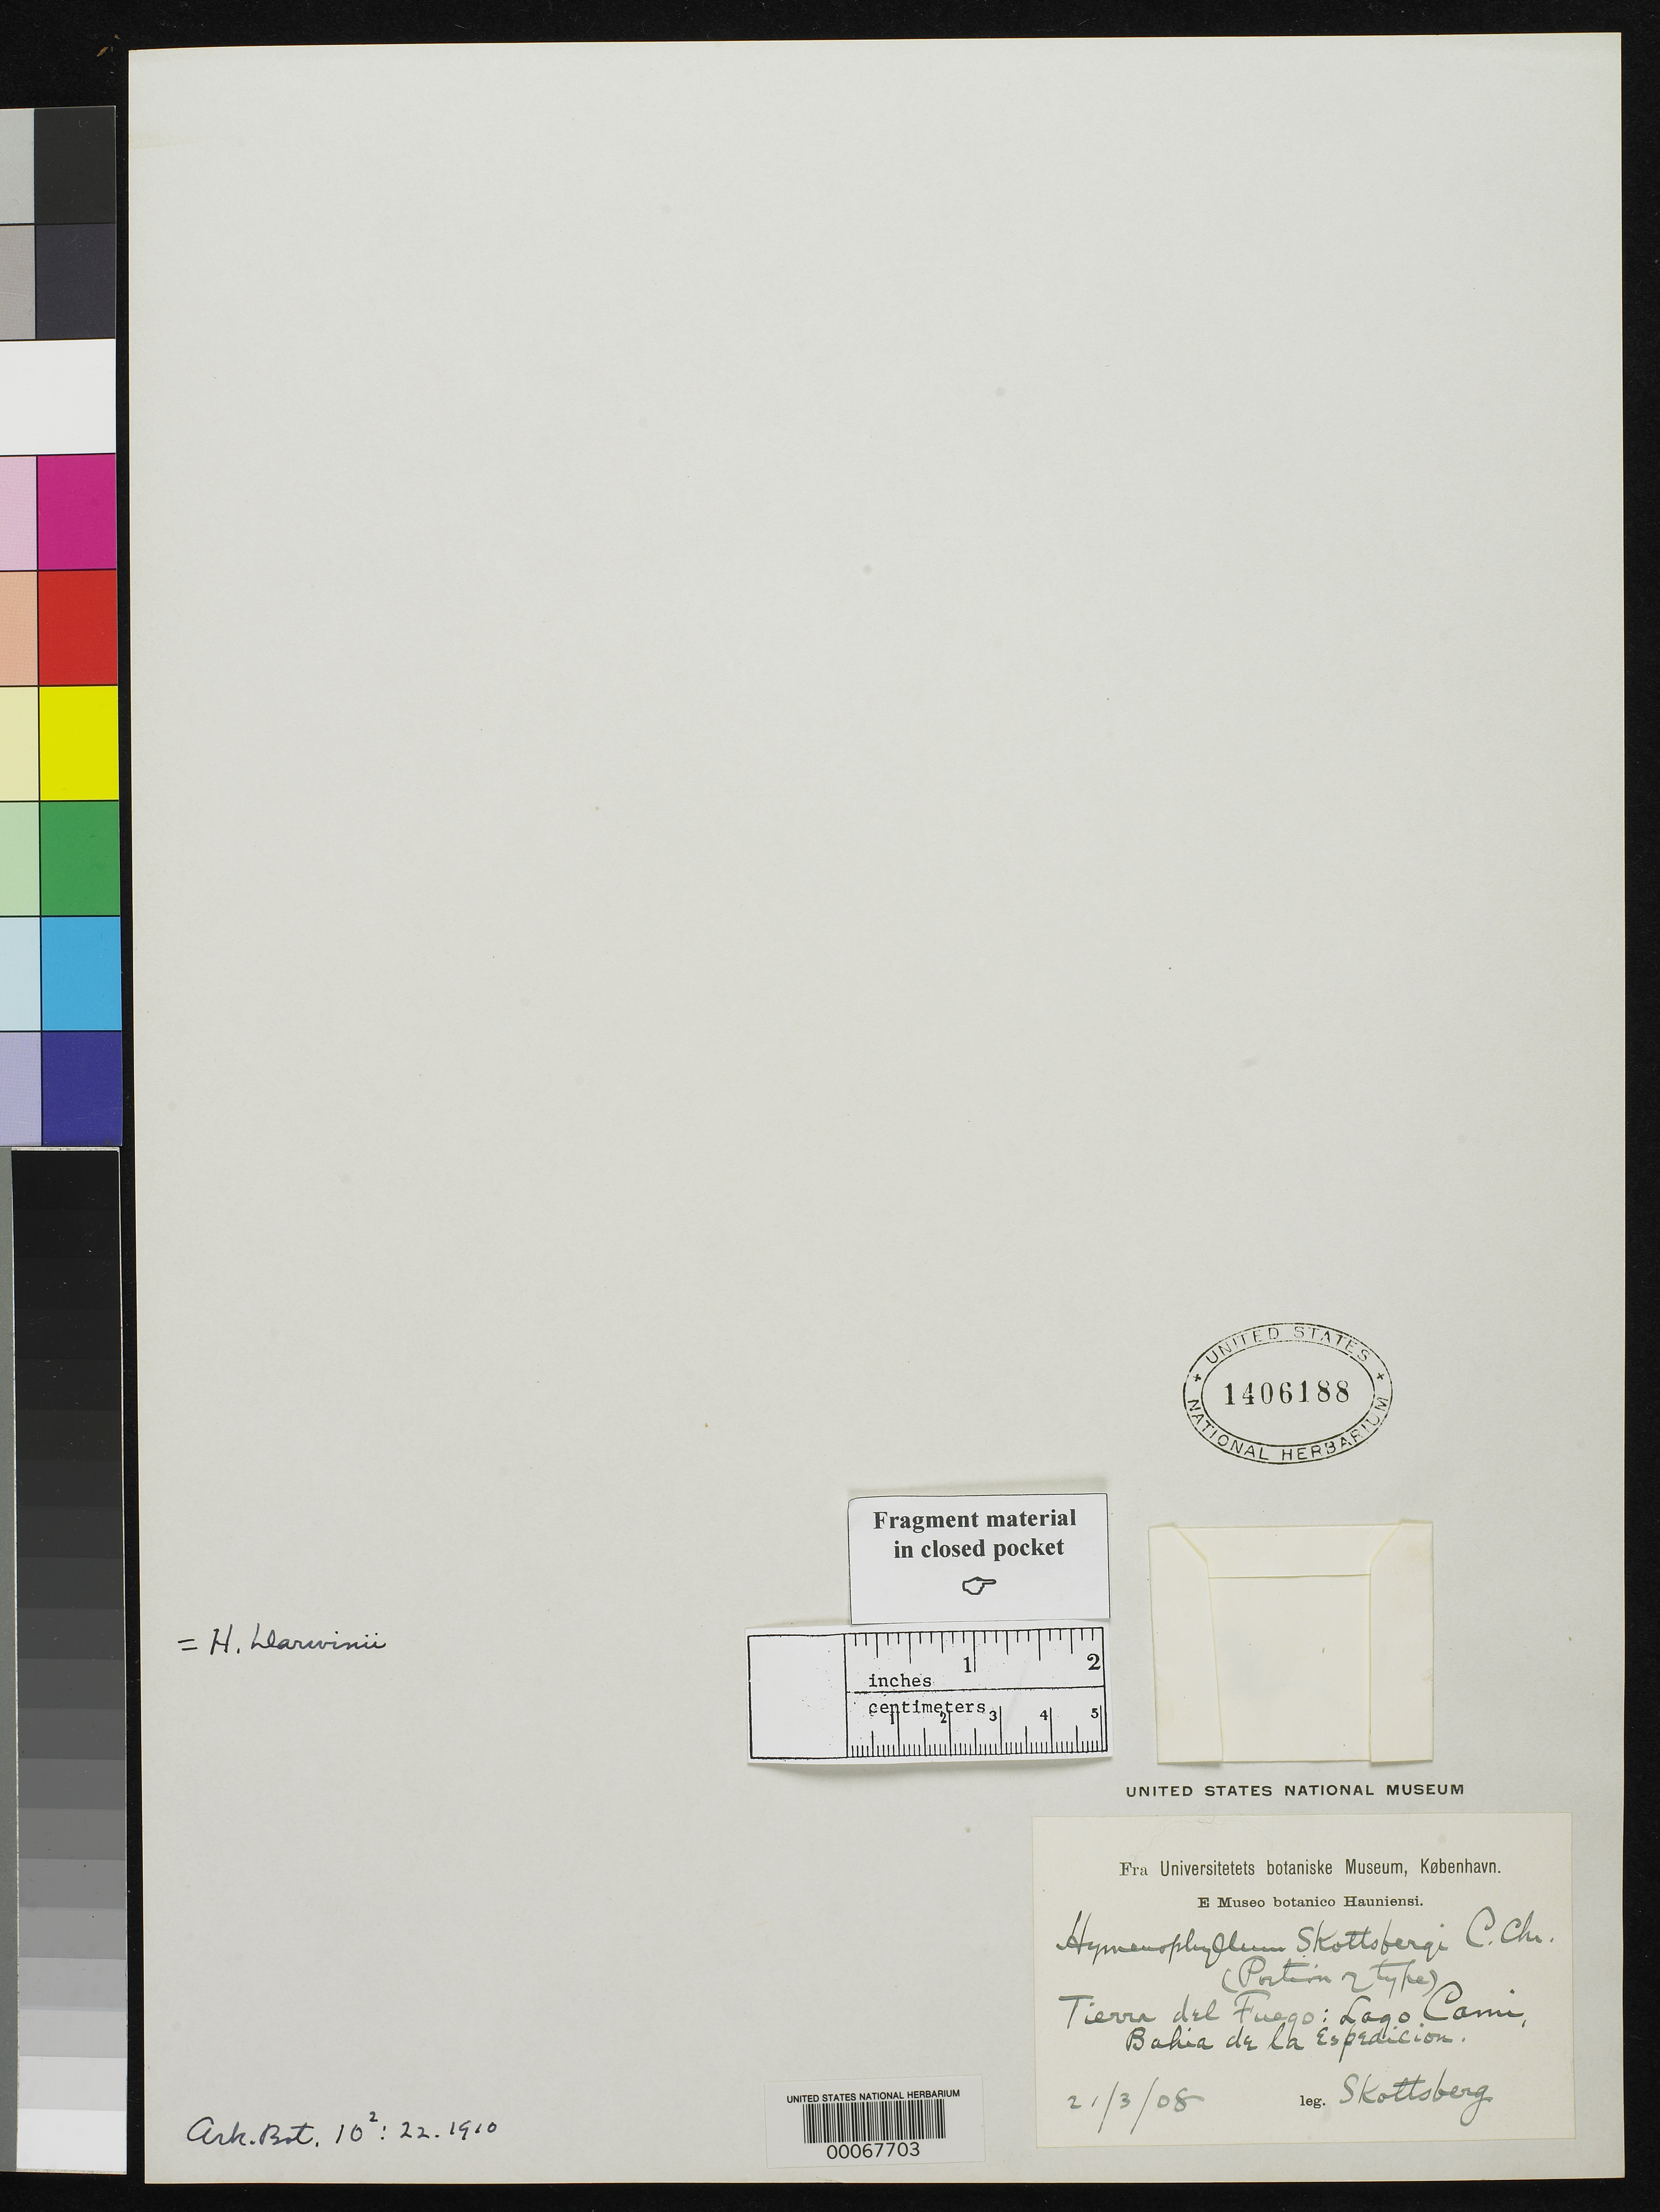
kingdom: Plantae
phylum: Tracheophyta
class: Polypodiopsida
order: Hymenophyllales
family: Hymenophyllaceae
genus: Hymenophyllum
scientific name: Hymenophyllum skottsbergii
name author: C. Chr.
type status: Type Fragment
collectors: C. Skottsberg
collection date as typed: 21 Mar 1908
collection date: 1908-03-21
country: Argentina / Chile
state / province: Tierra del Fuego / Magellanes (XII)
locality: Tierra del Fuego.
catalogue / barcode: US 1406188